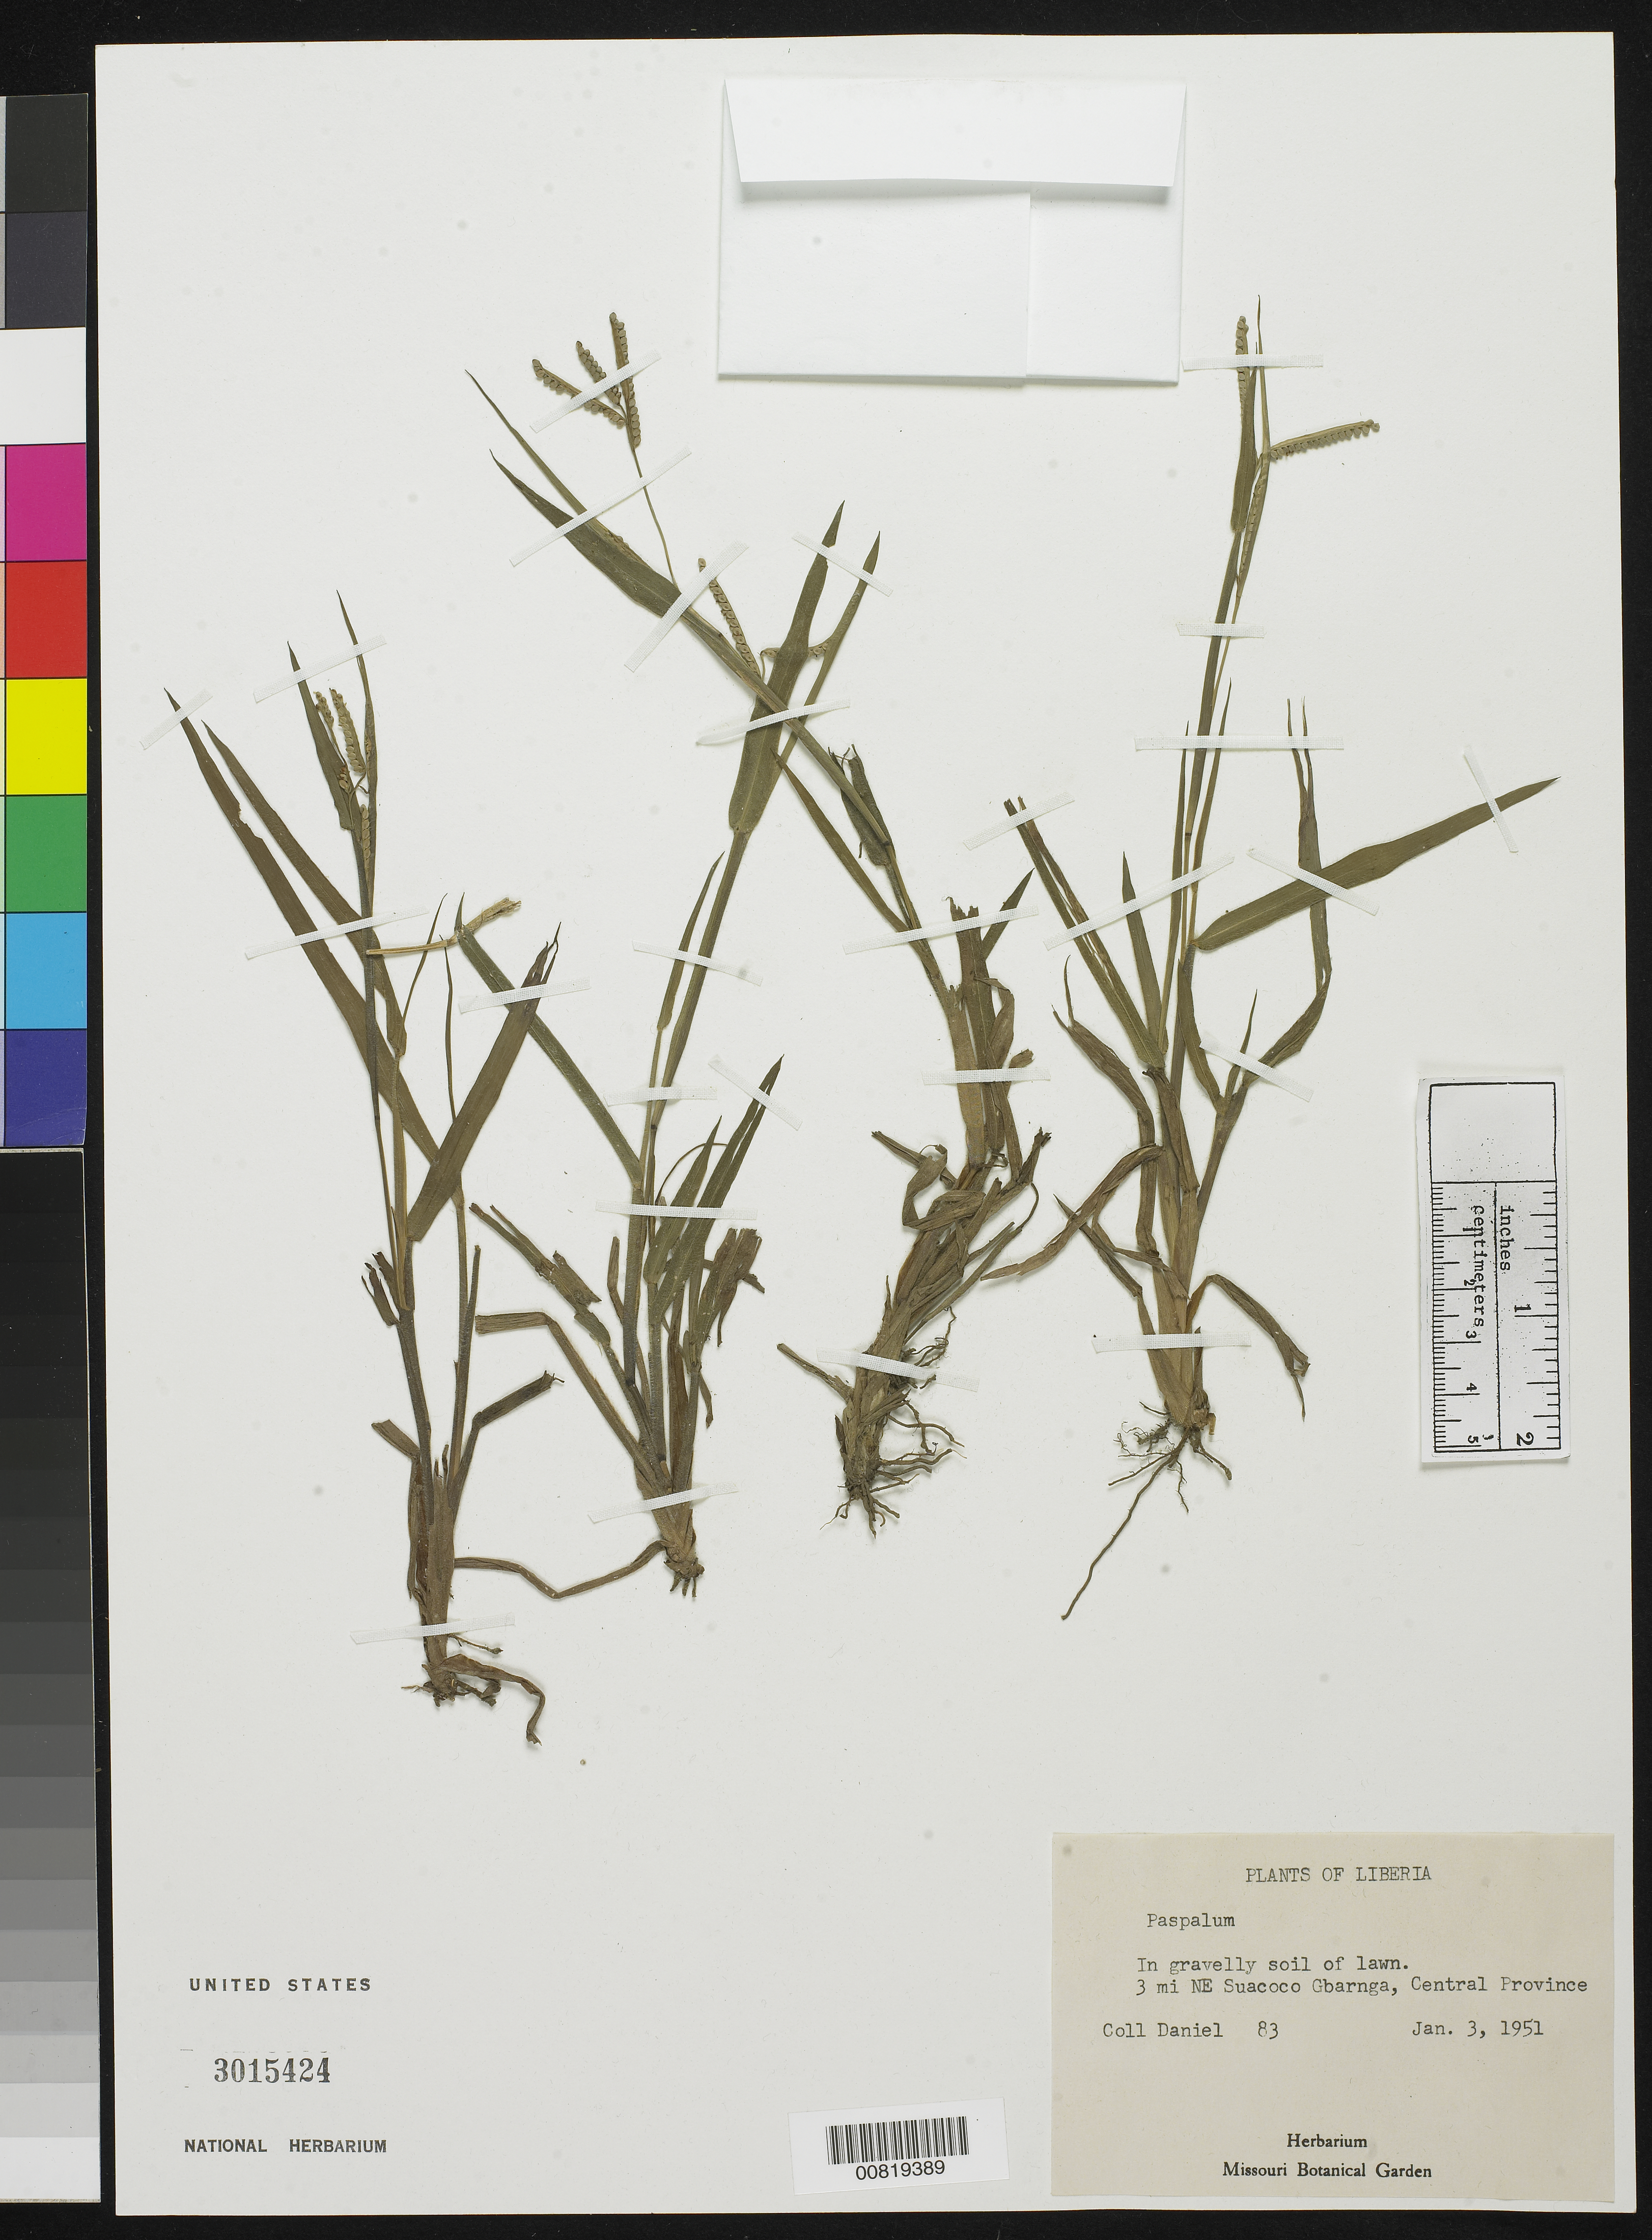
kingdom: Plantae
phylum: Tracheophyta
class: Liliopsida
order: Poales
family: Poaceae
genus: Paspalum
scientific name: Paspalum sp.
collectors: -. Daniel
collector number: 83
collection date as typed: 3 Jan 1951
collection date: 1951-01-03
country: Liberia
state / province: Bong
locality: Central Province: 3 miles NE Suacoco Gbarnga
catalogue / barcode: US 3015424